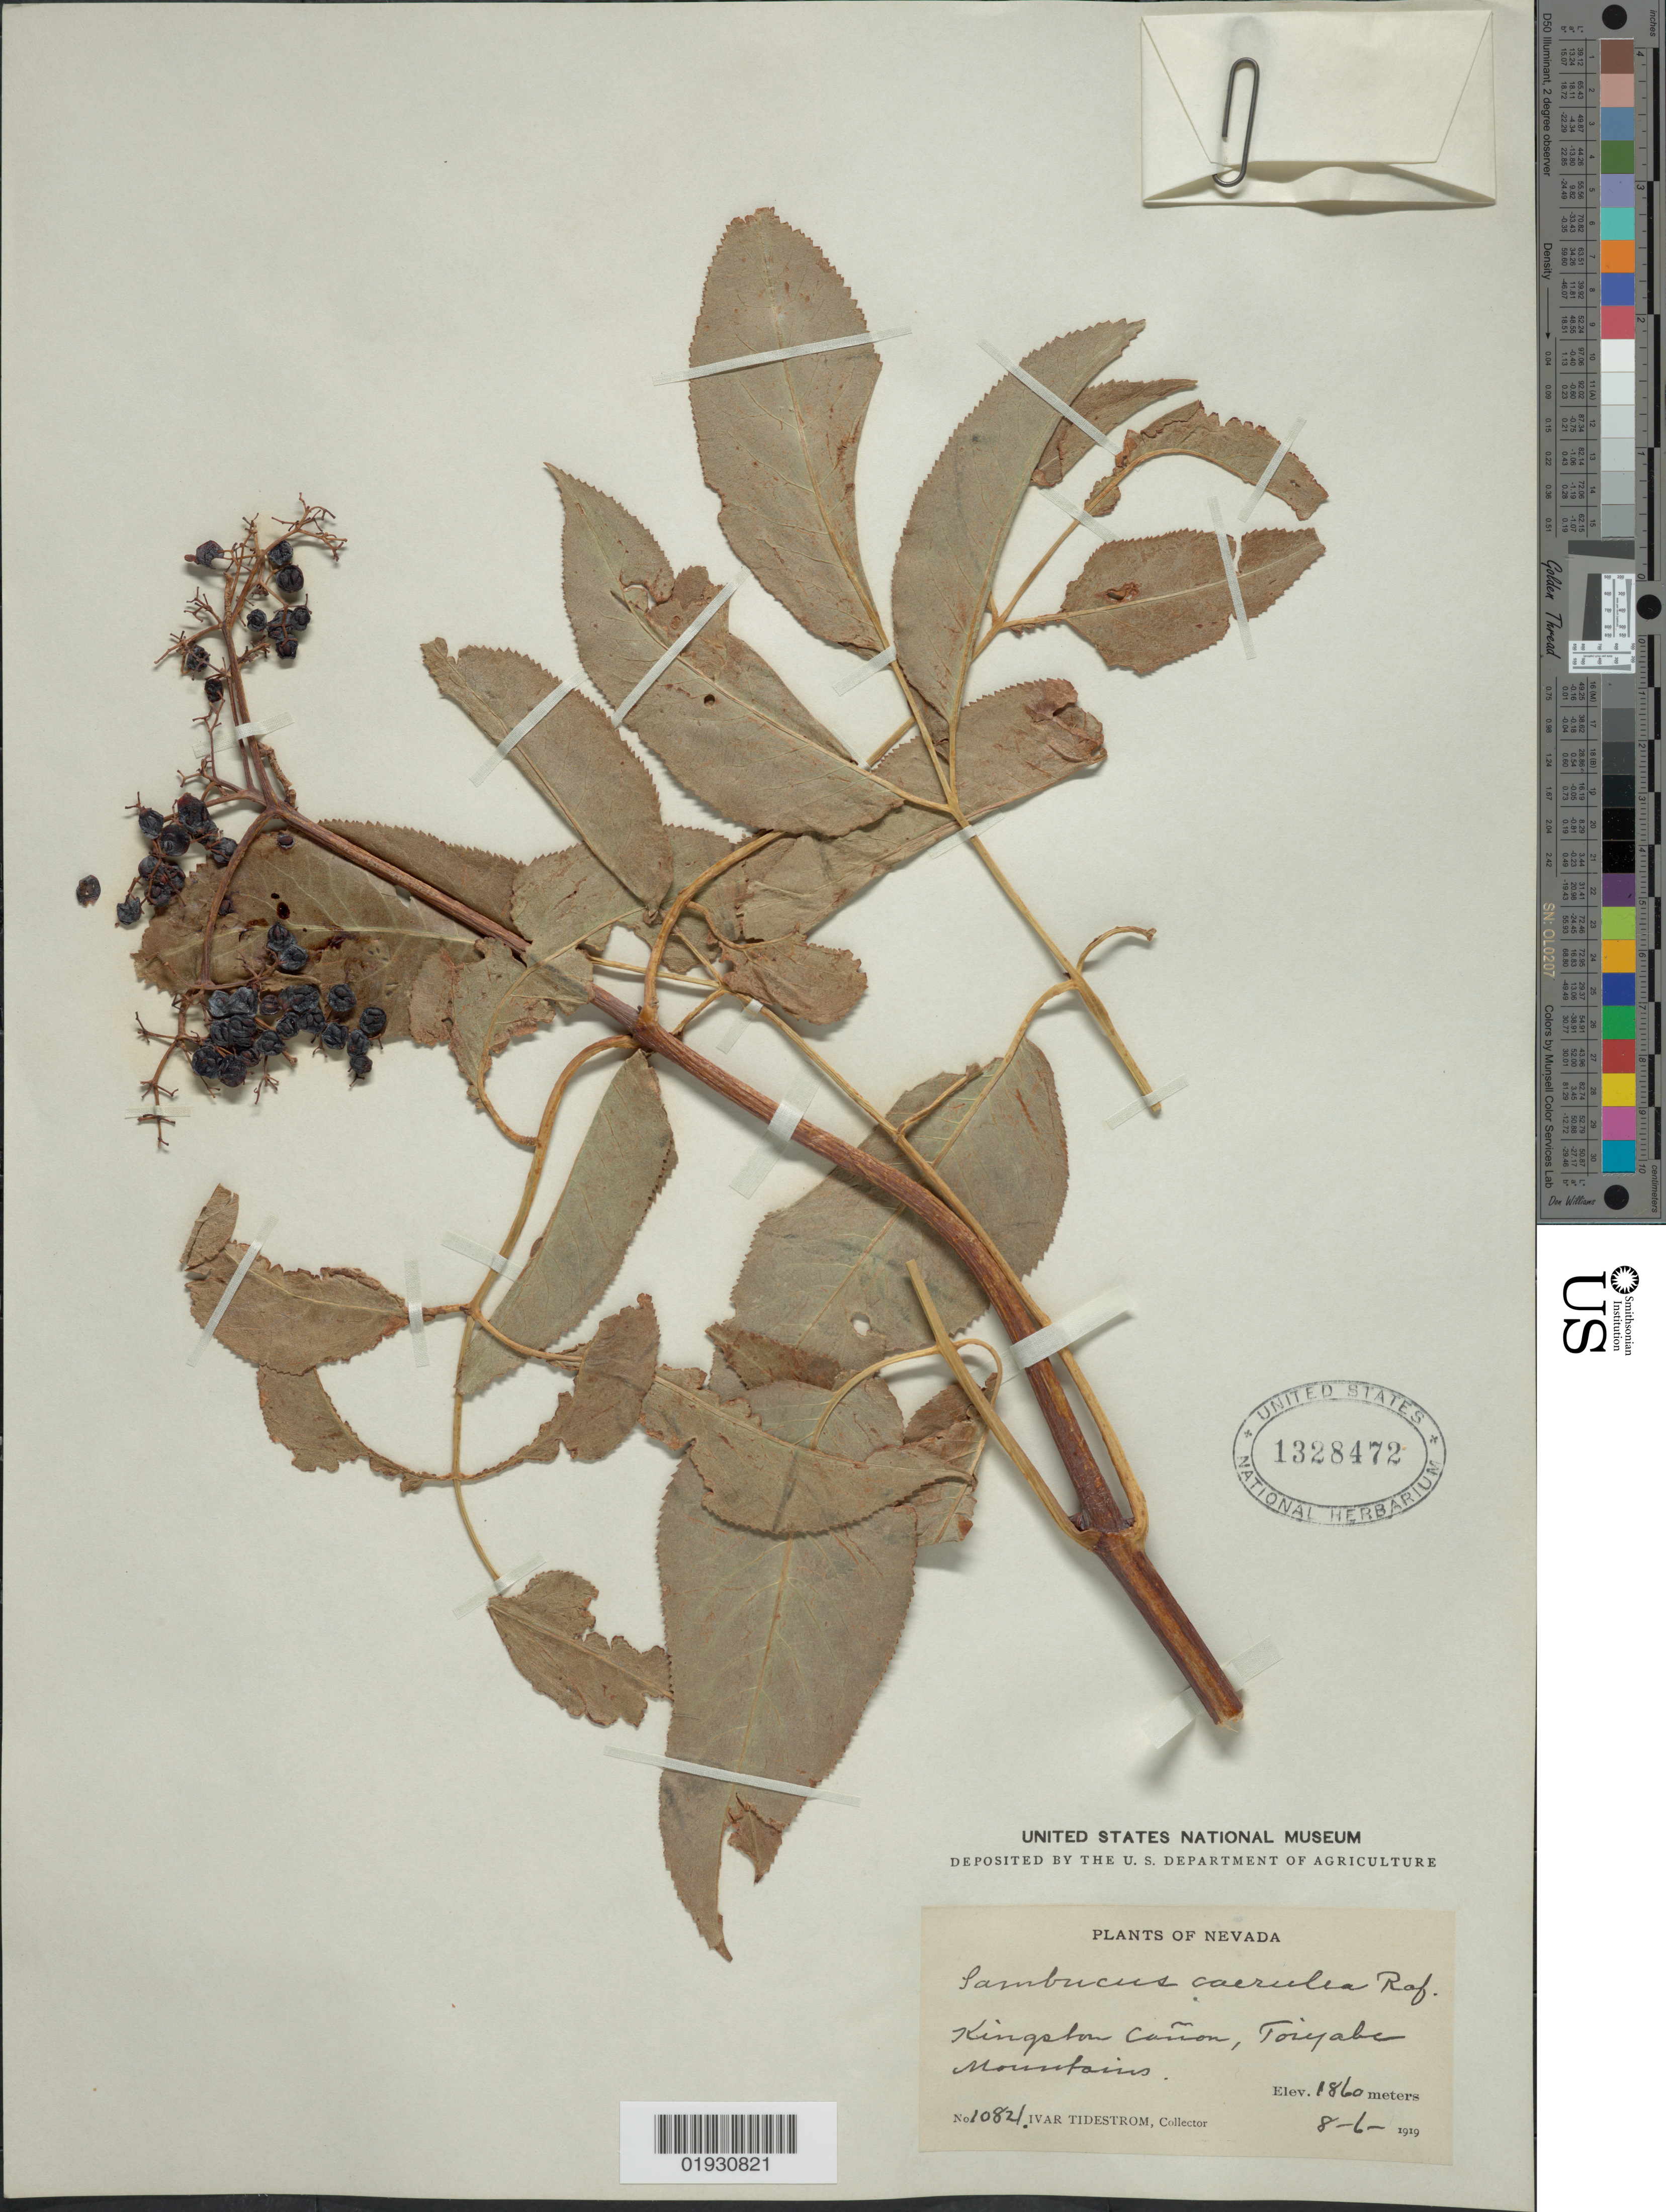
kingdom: Plantae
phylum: Tracheophyta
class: Magnoliopsida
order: Dipsacales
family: Viburnaceae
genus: Sambucus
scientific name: Sambucus cerulea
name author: Raf.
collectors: I. F. Tidestrom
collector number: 10821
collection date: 1919-06-08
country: United States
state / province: Nevada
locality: Kingston Cañon, Toiyabe Mountains.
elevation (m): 1860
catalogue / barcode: US 1328472